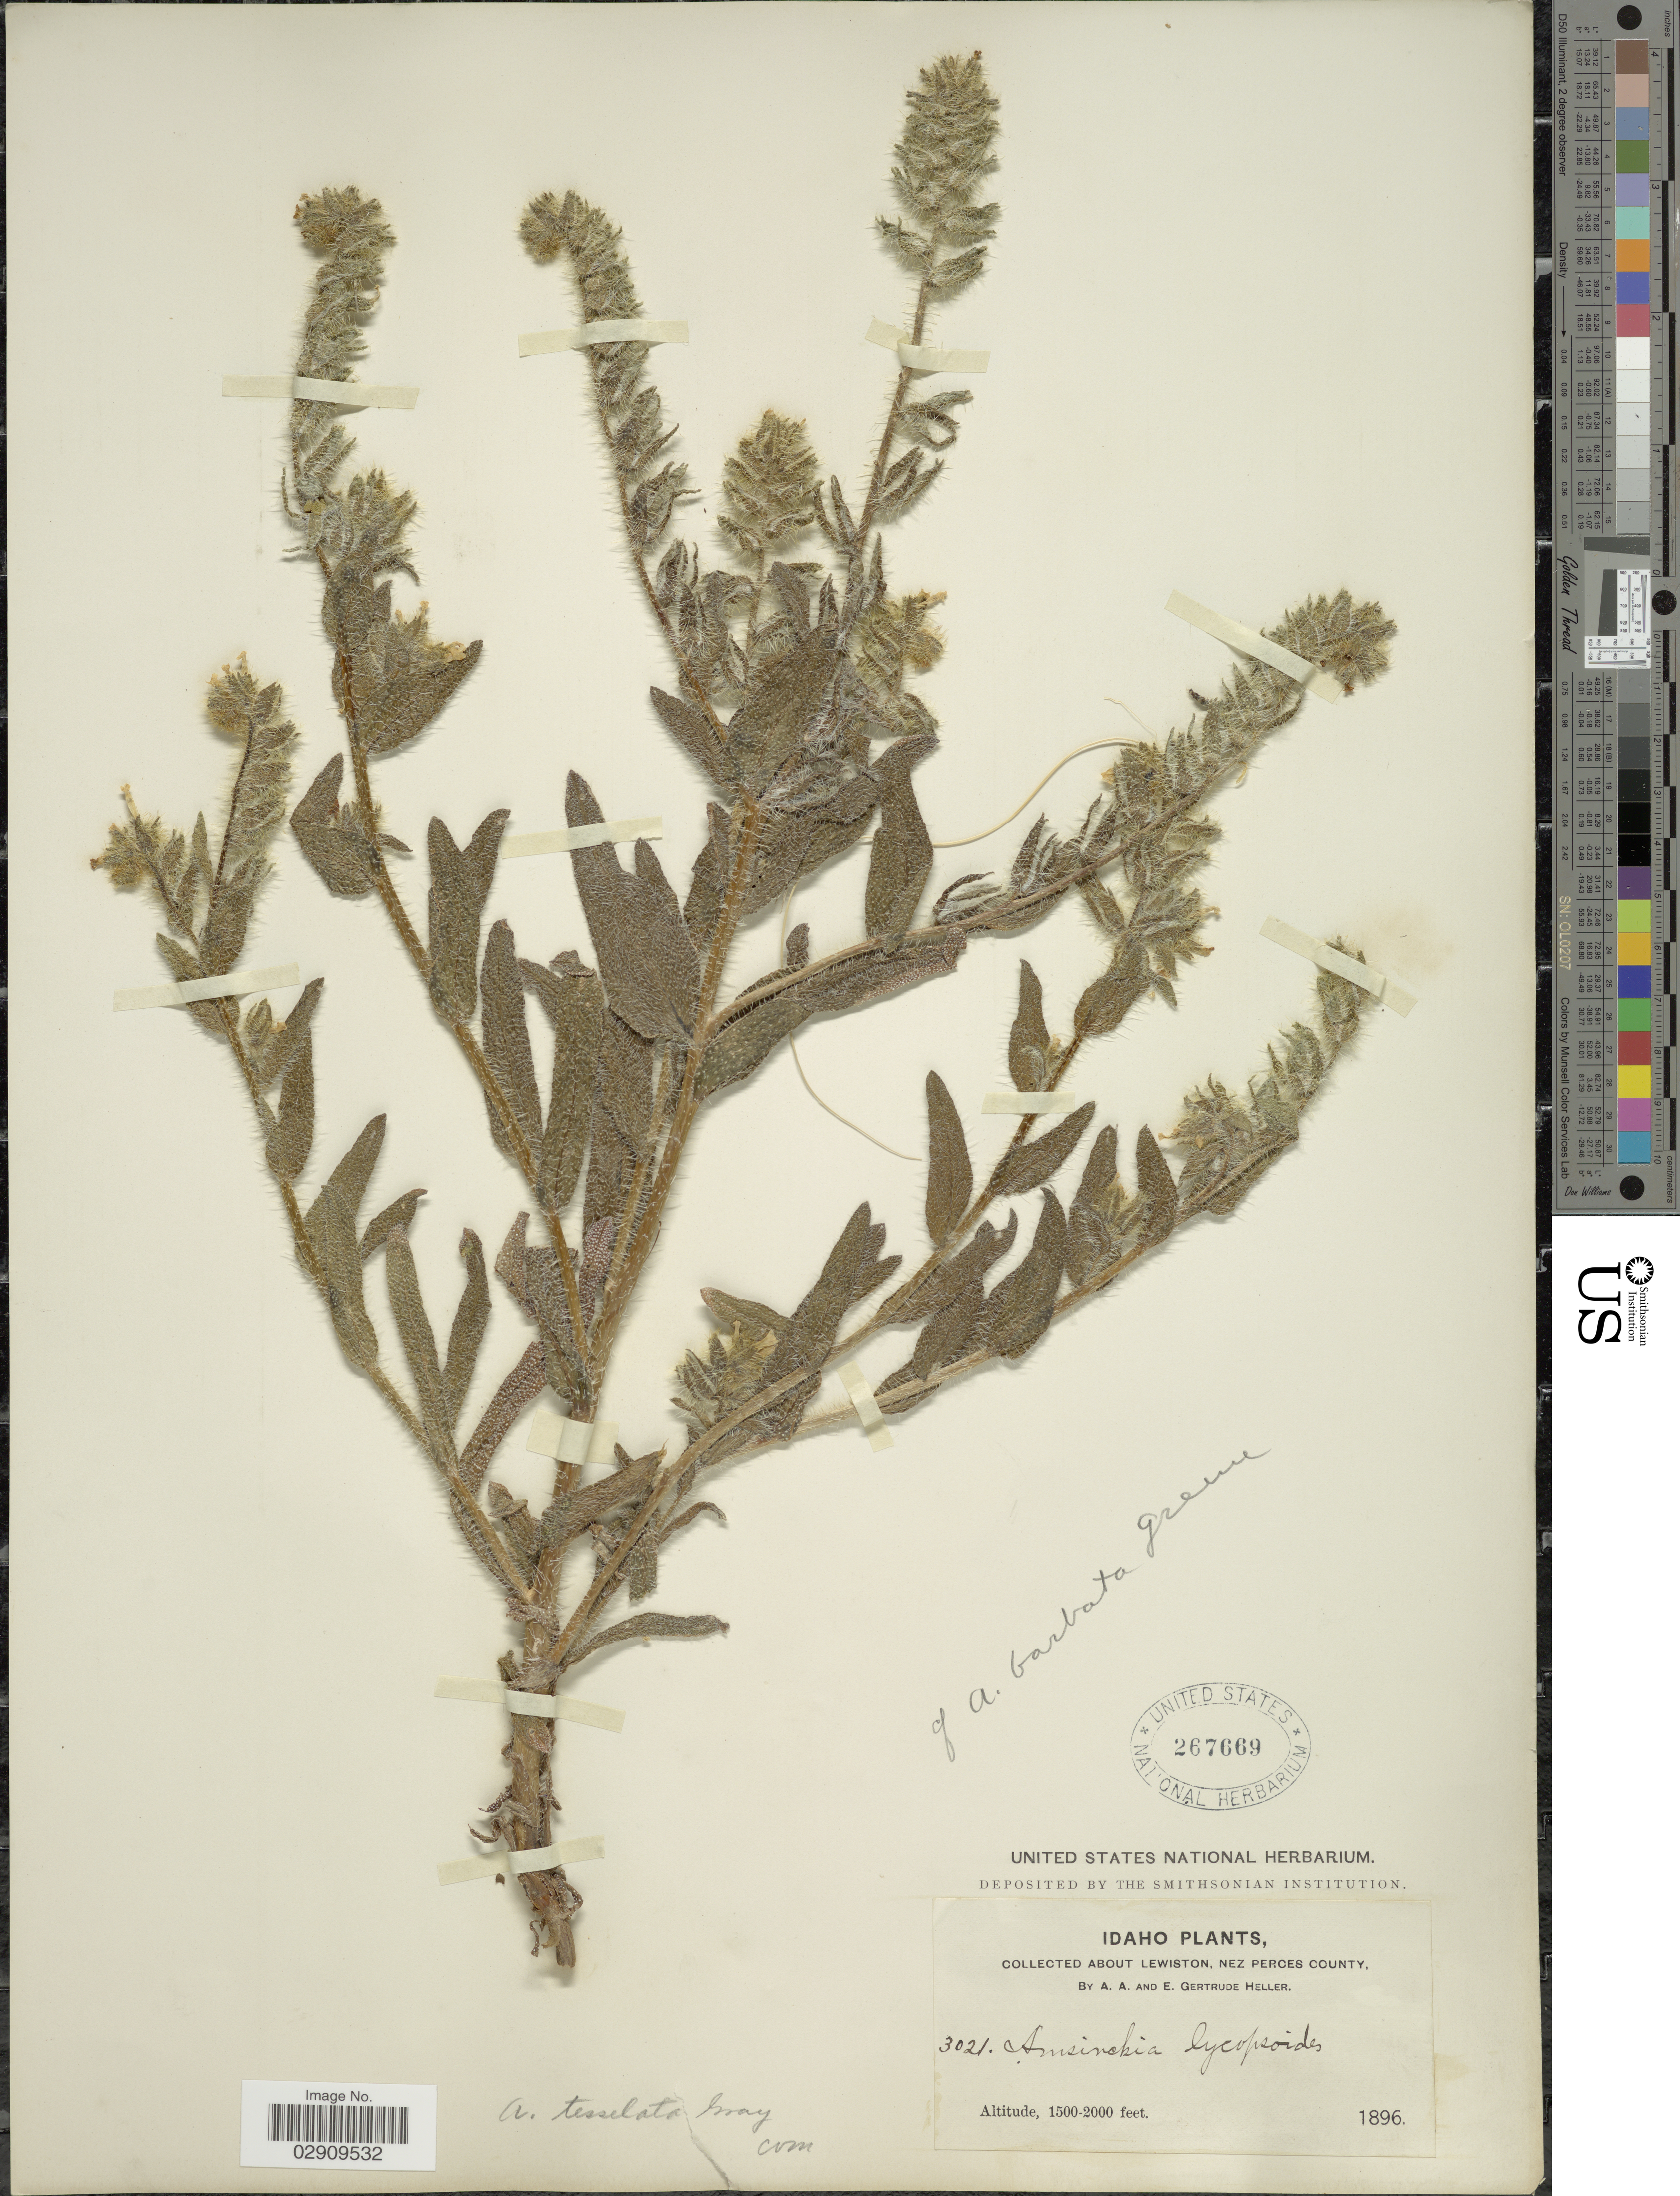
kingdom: Plantae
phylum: Tracheophyta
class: Magnoliopsida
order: Boraginales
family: Boraginaceae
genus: Amsinckia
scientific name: Amsinckia tessellata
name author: A. Gray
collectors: A. A. Heller & E. G. Heller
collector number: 3021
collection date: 1896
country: United States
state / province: Idaho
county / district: Nez Perce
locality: About Lewiston.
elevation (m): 457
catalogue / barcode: US 267669